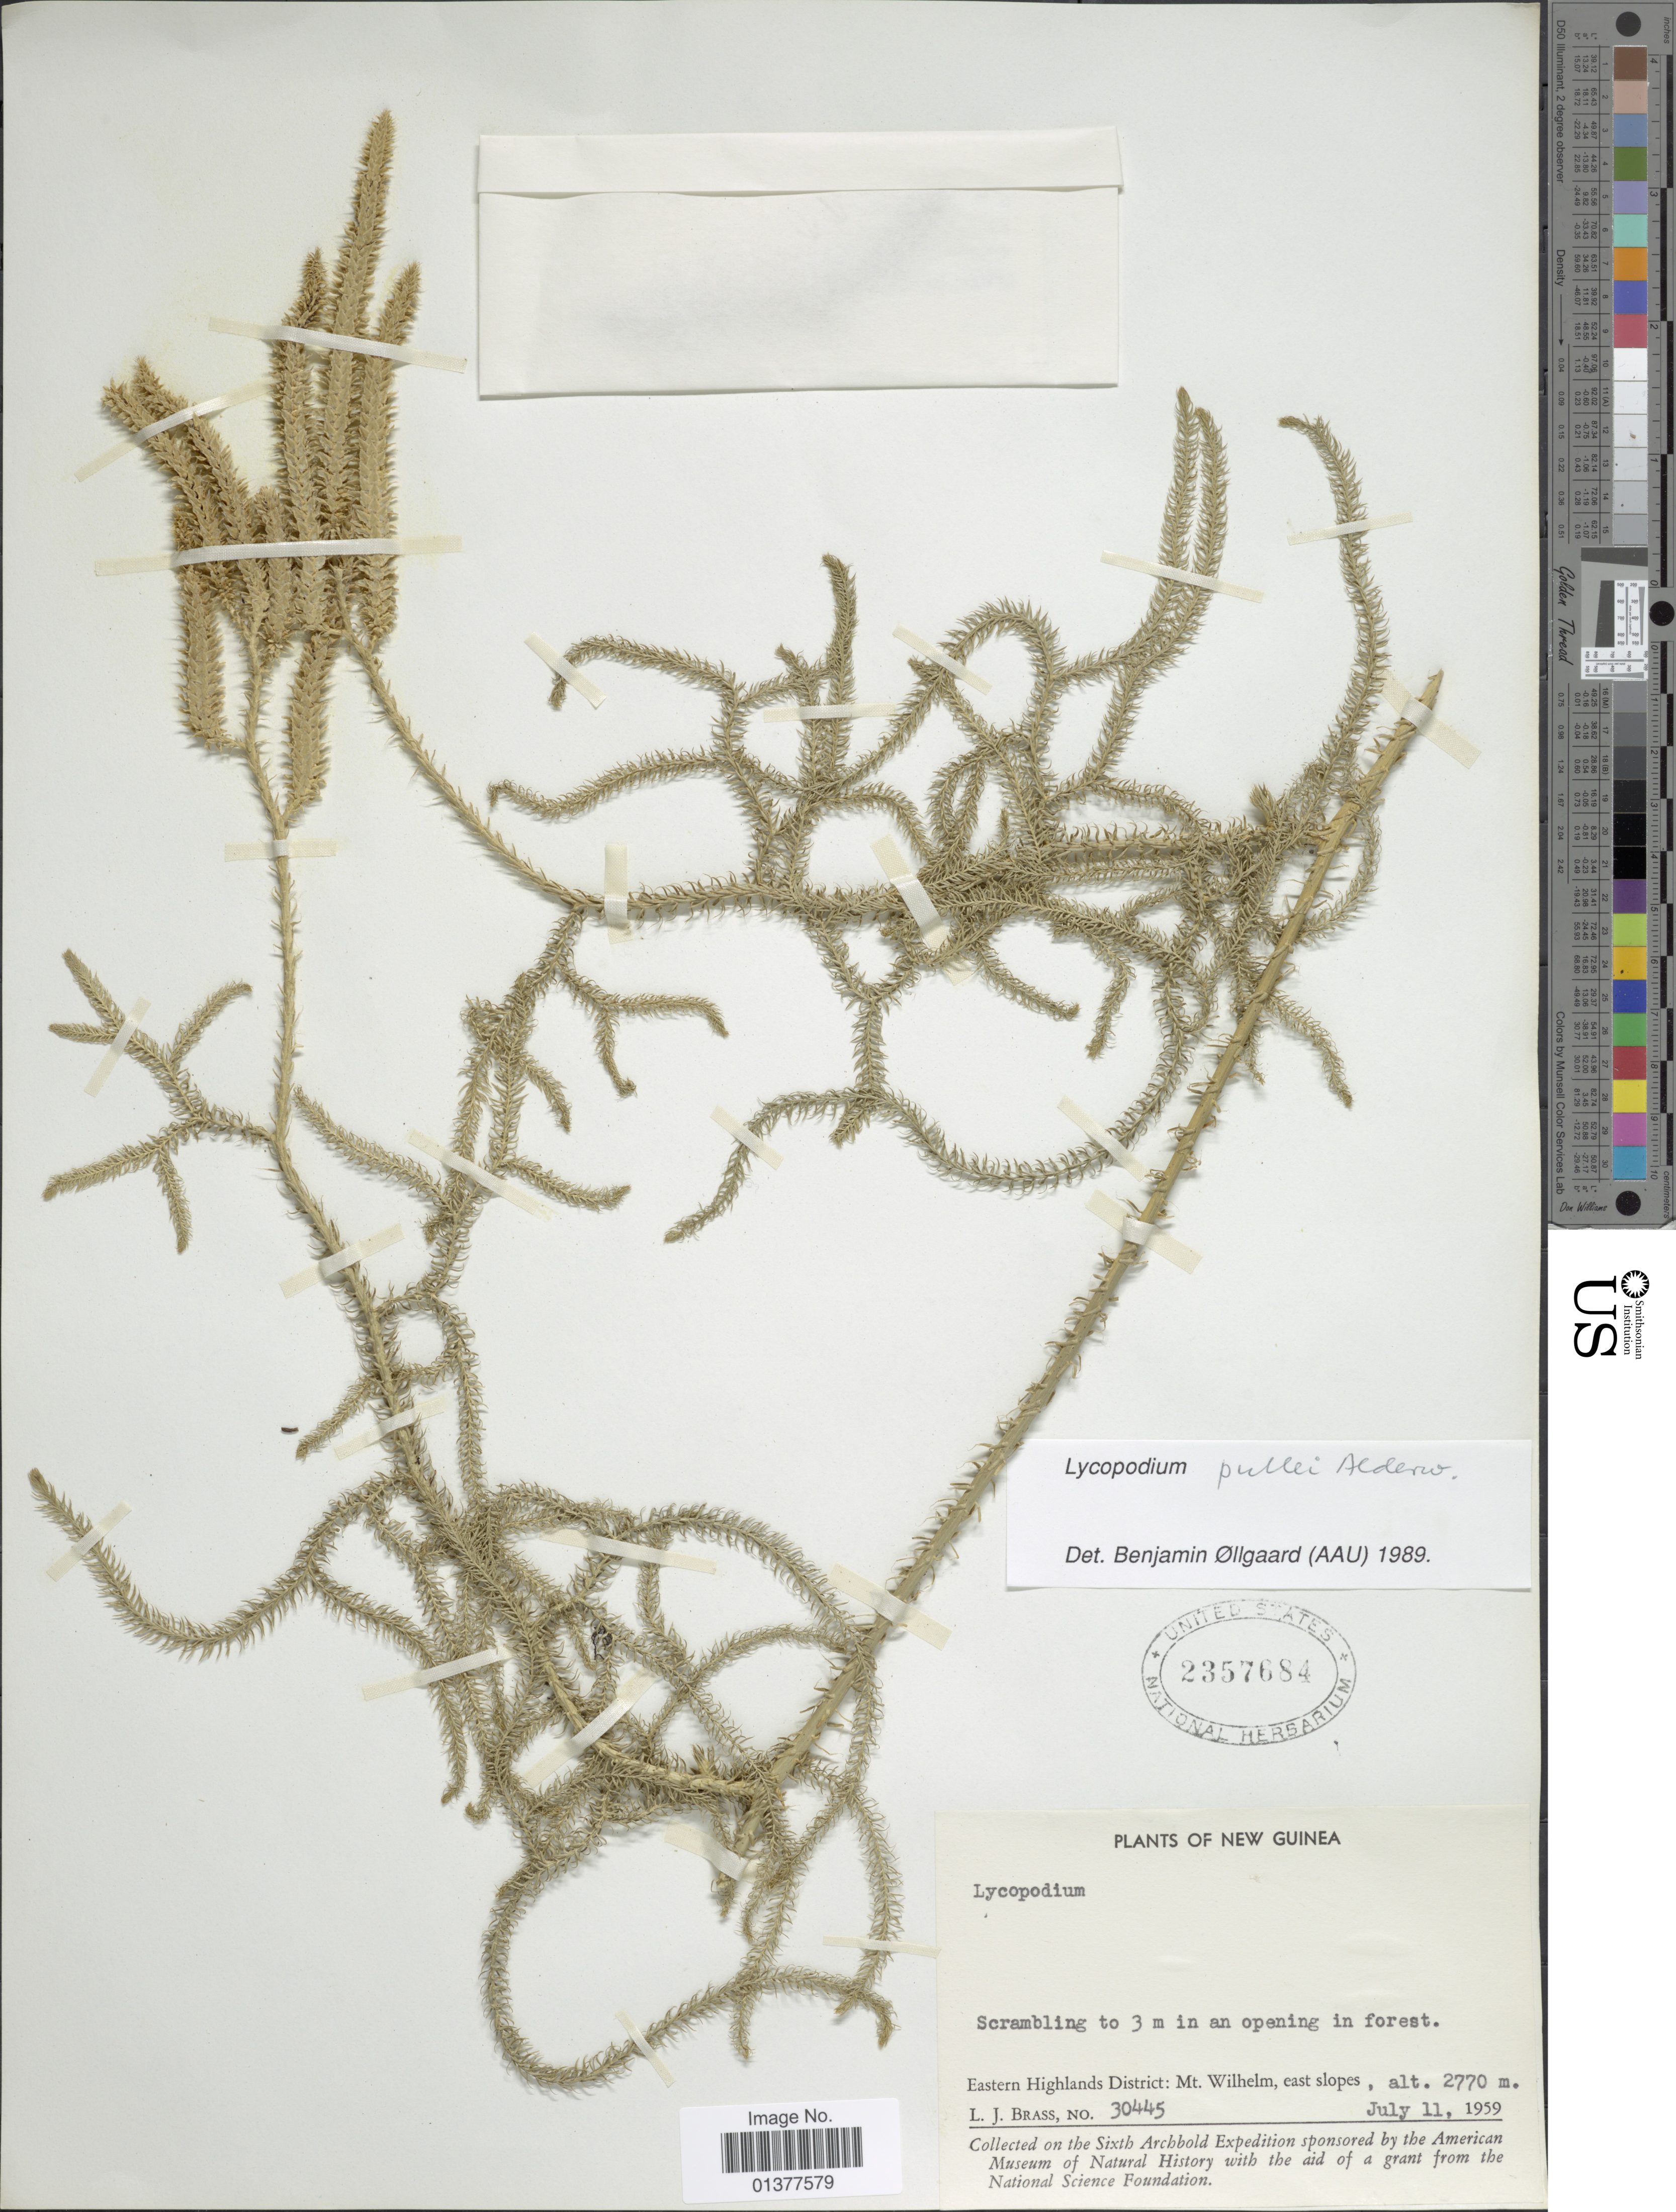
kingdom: Plantae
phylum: Tracheophyta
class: Lycopodiopsida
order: Lycopodiales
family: Lycopodiaceae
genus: Palhinhaea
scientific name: Palhinhaea cernua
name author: (L.) Vasc. & Franco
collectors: L. J. Brass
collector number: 30445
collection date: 1959-07-11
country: Papua New Guinea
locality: Eastern Highlands District: Mt. Wilhelm, east slopes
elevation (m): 2770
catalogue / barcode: US 2357684